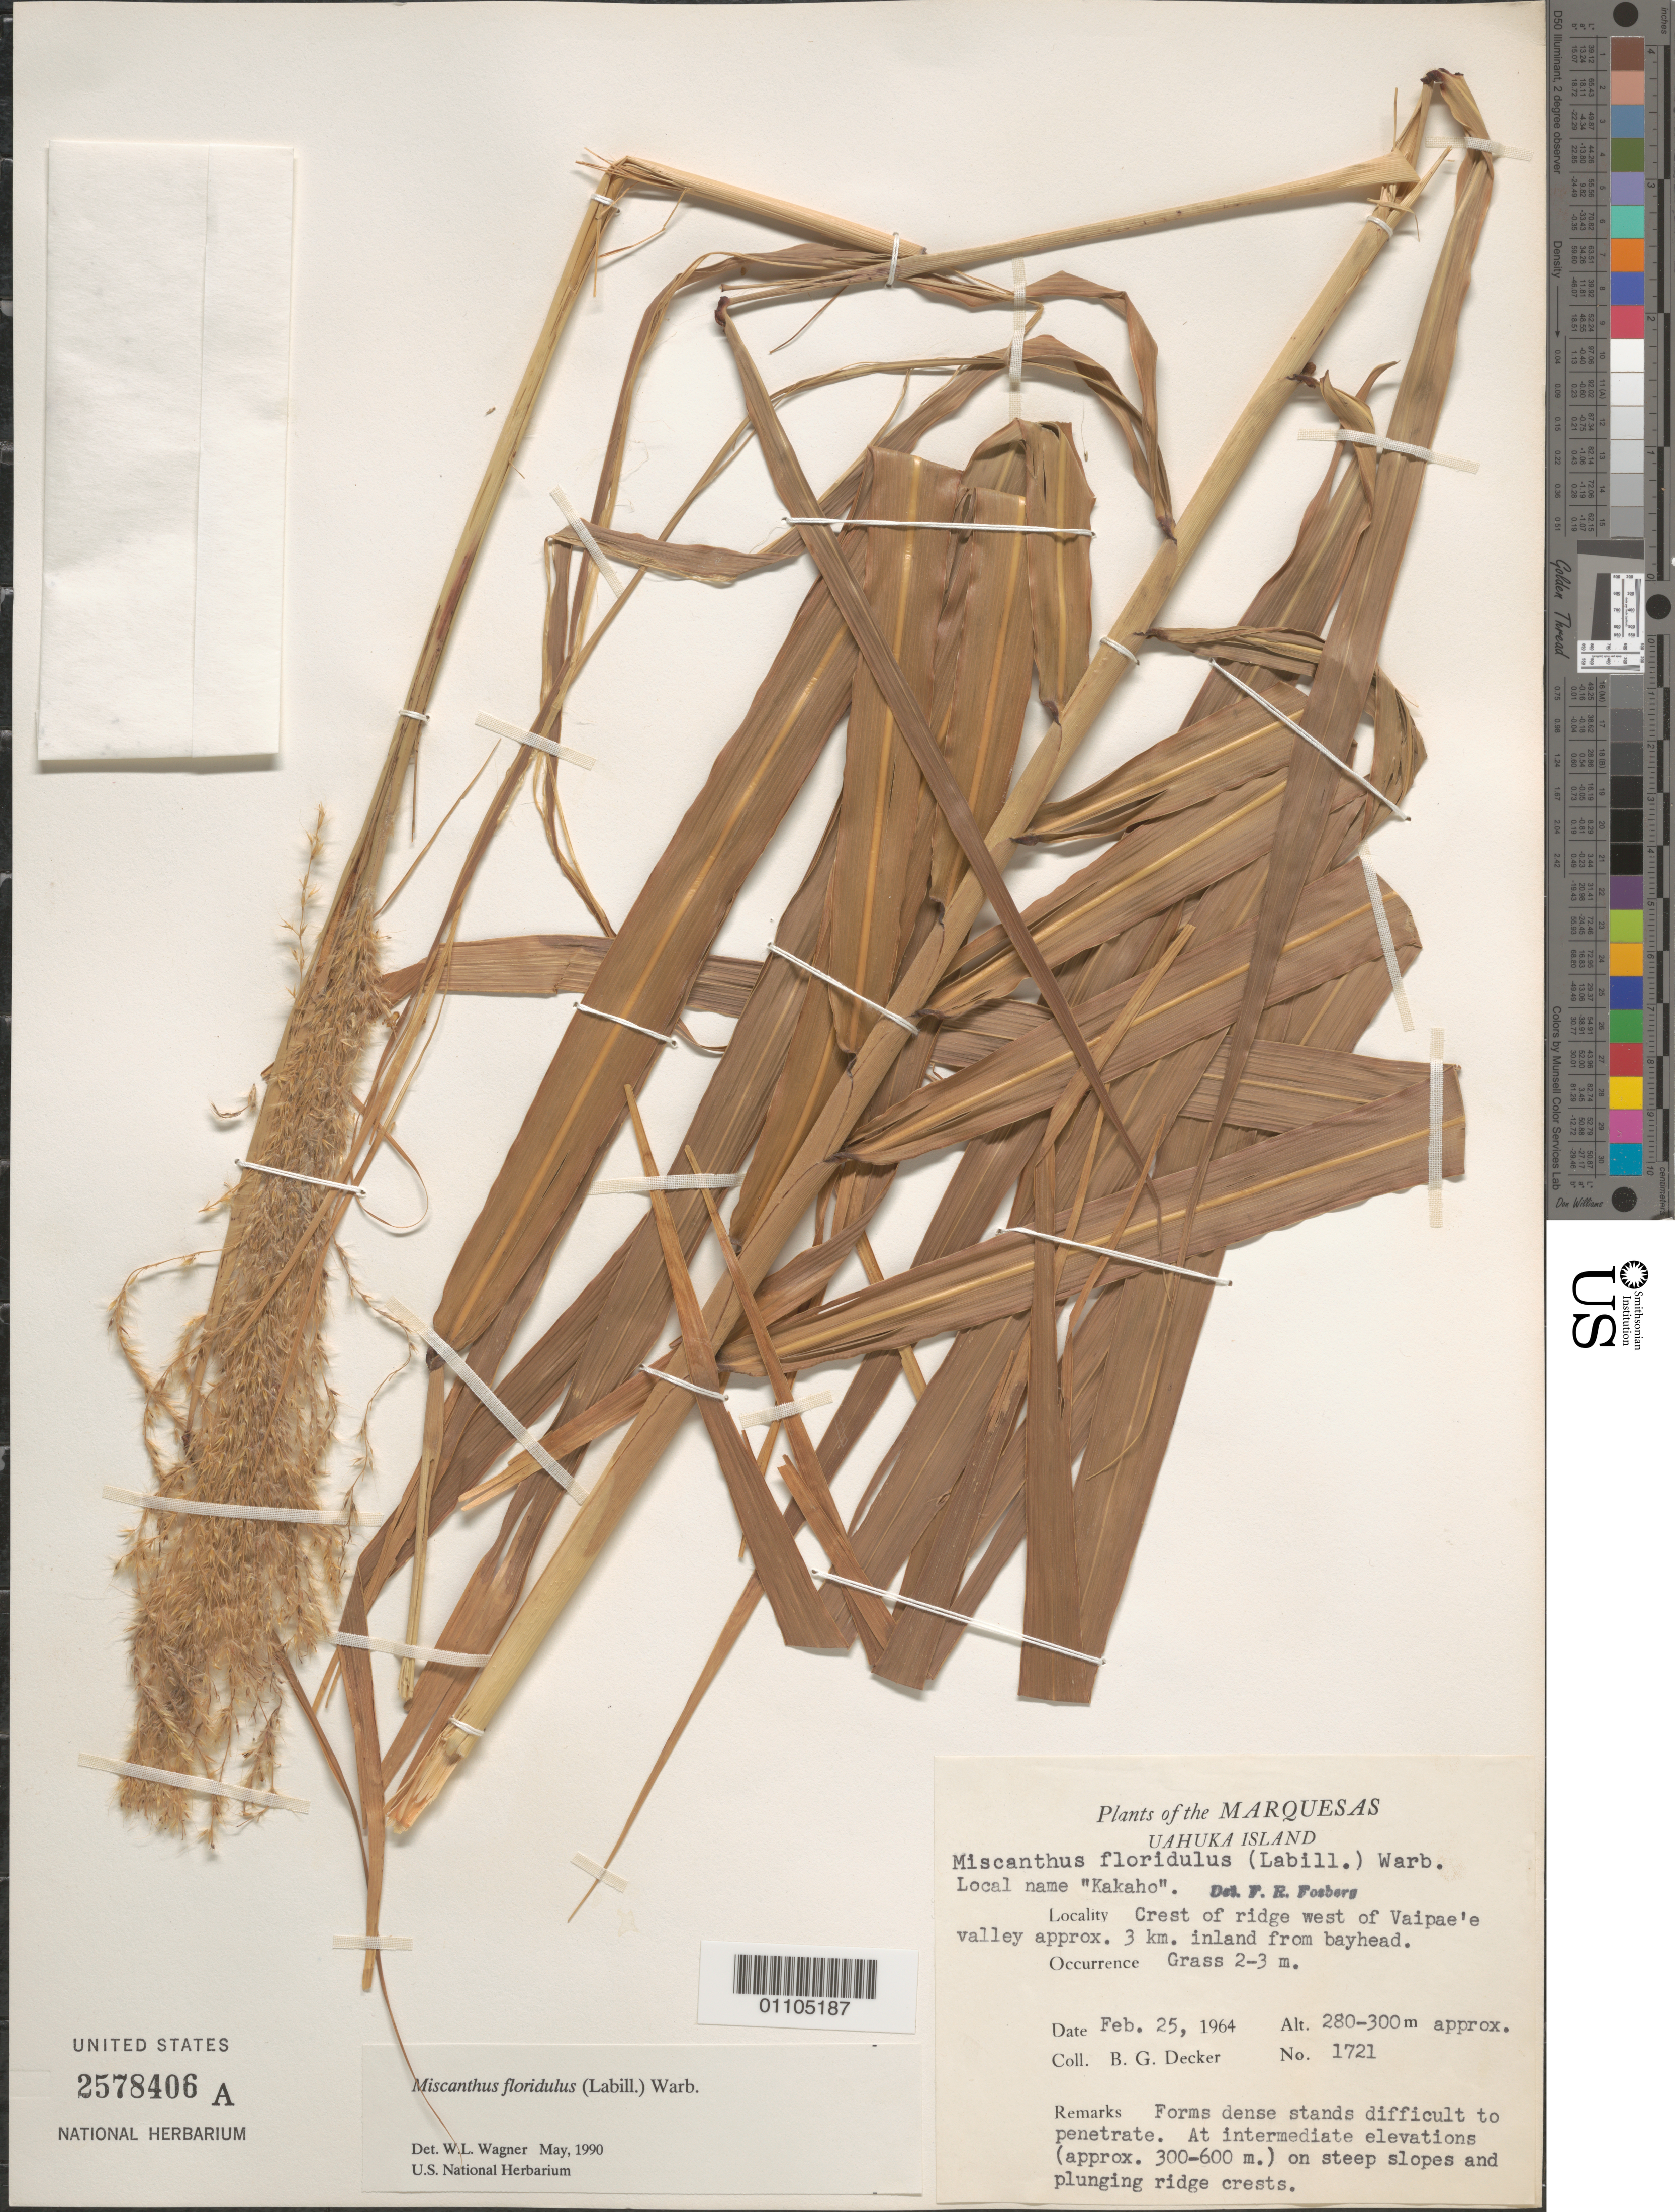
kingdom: Plantae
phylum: Tracheophyta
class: Liliopsida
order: Poales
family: Poaceae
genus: Miscanthus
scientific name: Miscanthus floridulus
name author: (Labill.) Warb.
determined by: Wagner, W. L., (BOT), Smithsonian Institution - National Museum of Natural History (UNITED STATES)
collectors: B. G. Decker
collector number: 1721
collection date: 1964-02-25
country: French Polynesia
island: Ua Huka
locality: crest of ridge W of Vaipae'e Valley, 3 km inland from bayhead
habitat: At intermediate elevations on steep slopes and plunging ridge crests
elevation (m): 280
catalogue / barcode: US 2578406A